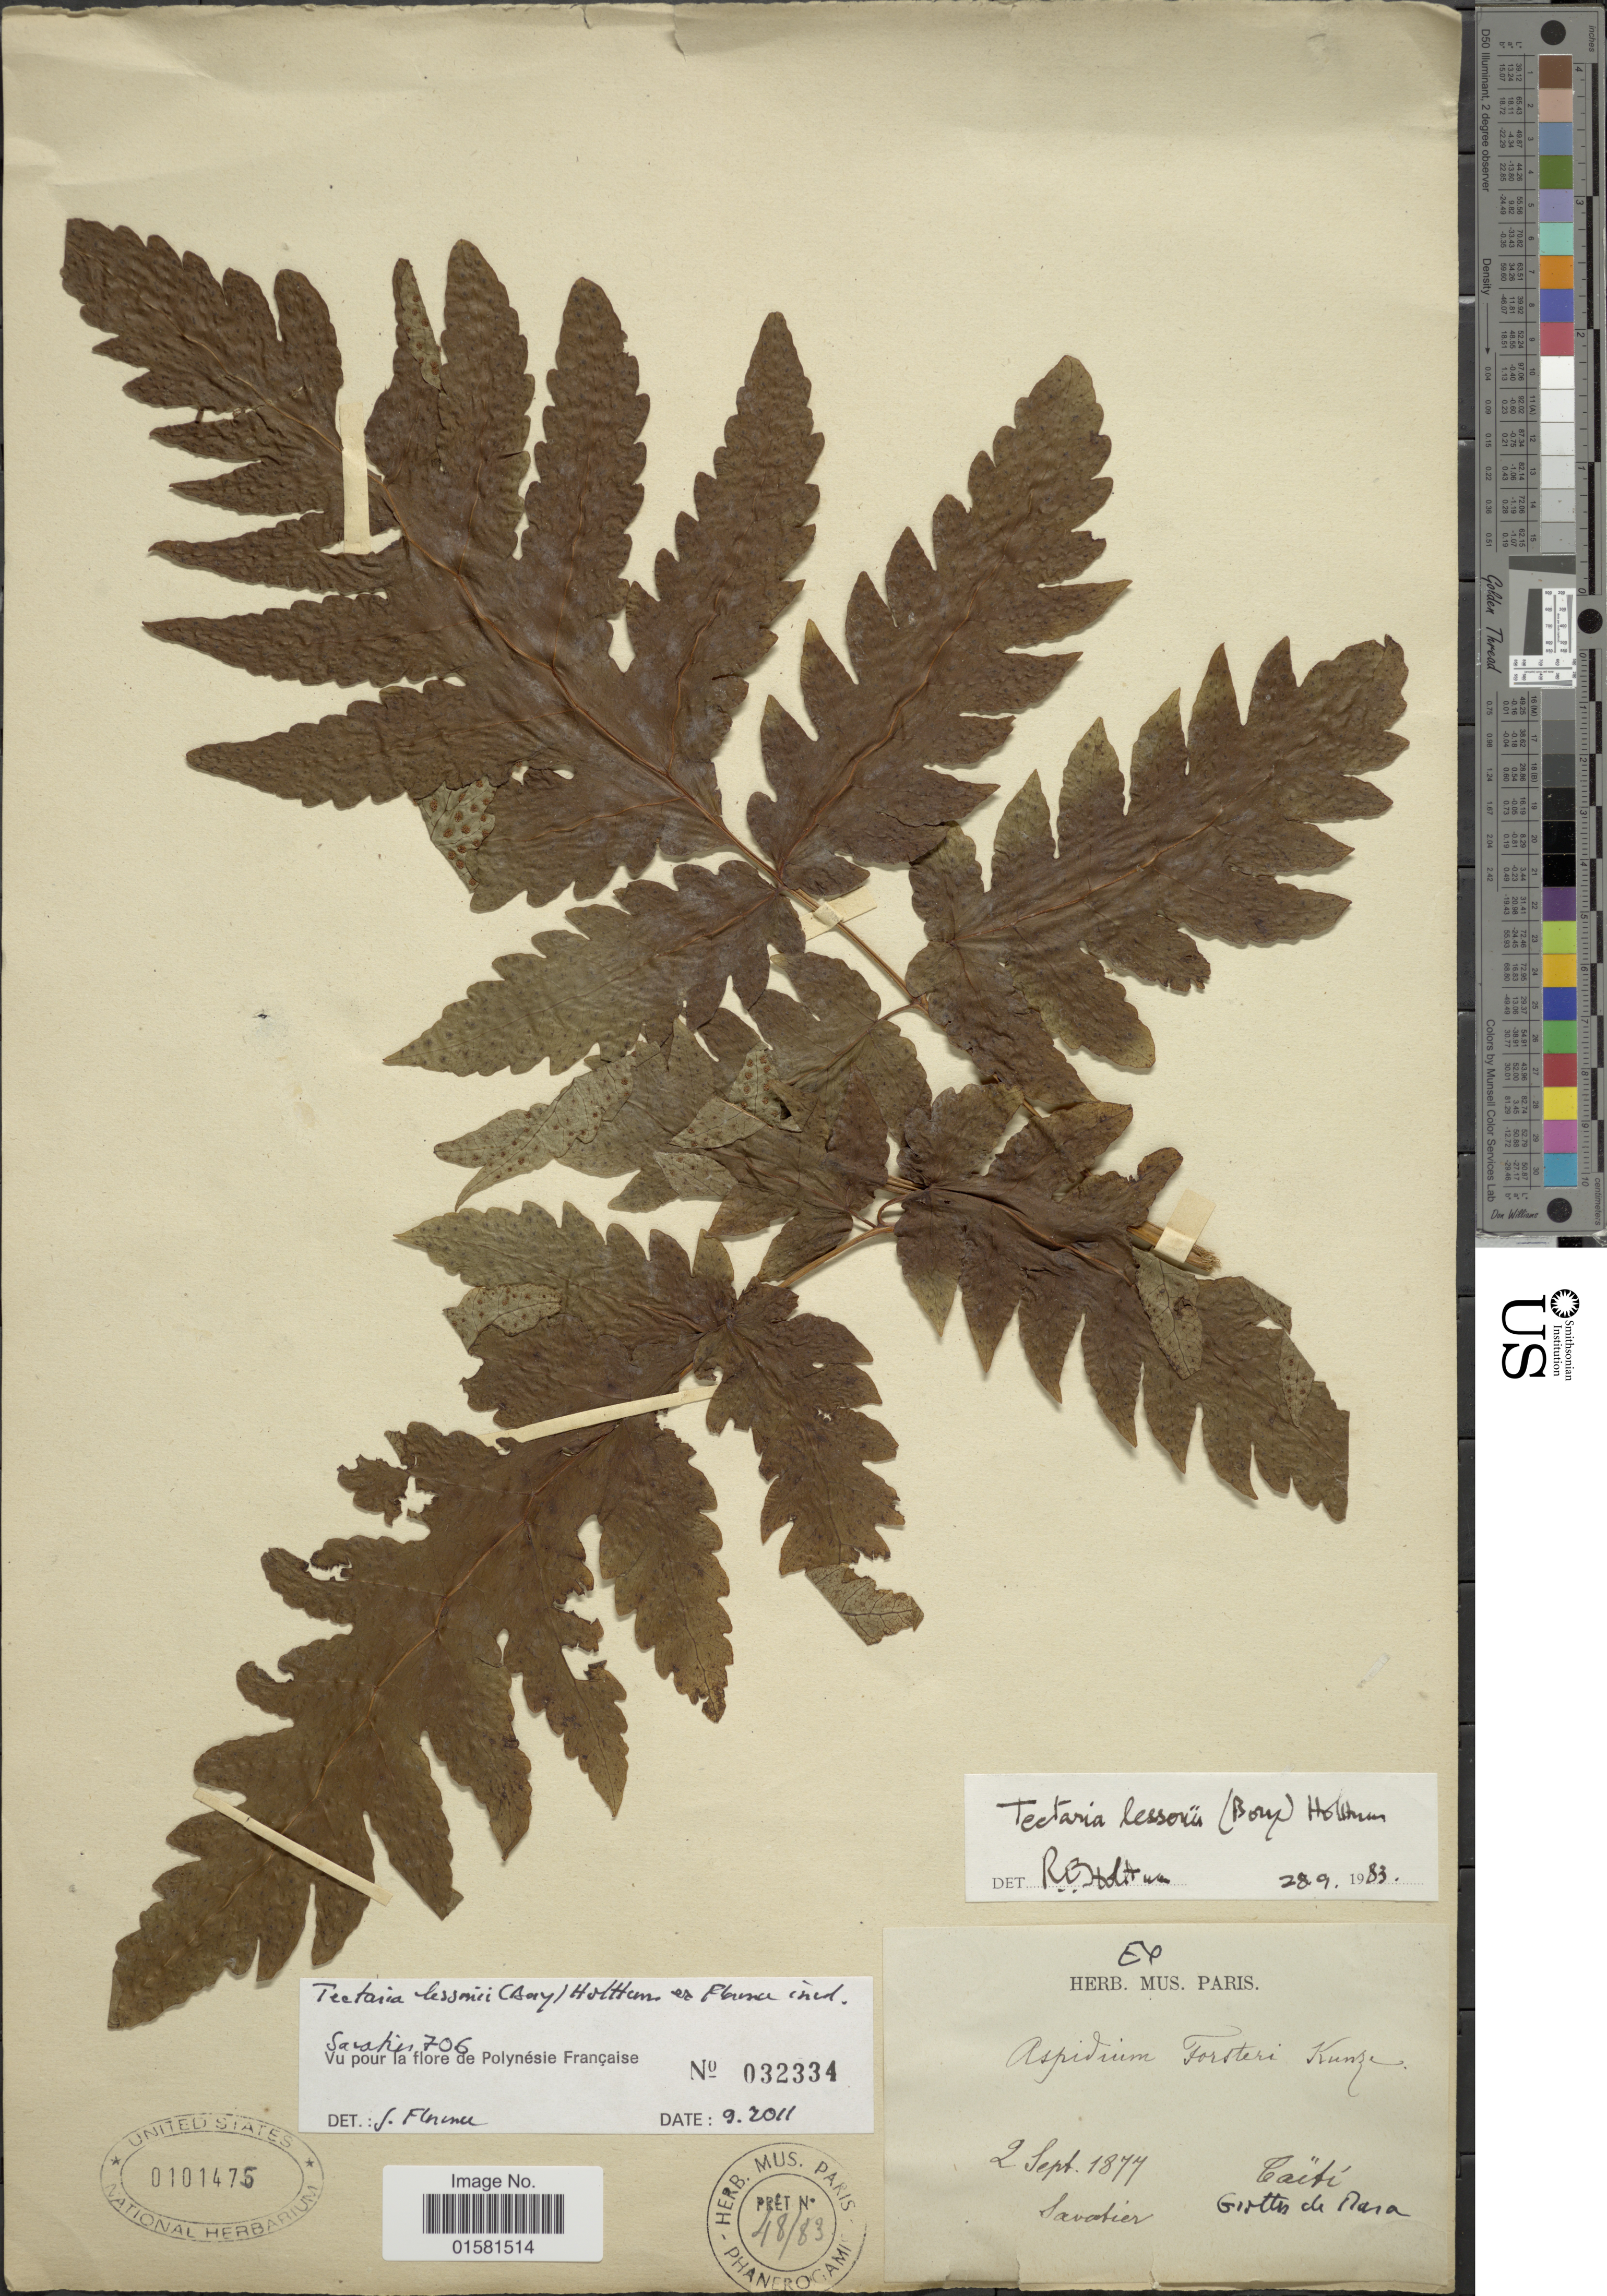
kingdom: Plantae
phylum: Tracheophyta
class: Polypodiopsida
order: Polypodiales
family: Tectariaceae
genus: Tectaria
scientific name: Tectaria lessonii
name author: (Bory)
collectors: Savatier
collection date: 1877-09-02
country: French Polynesia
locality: Caiti [interpreted]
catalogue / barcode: US 101475